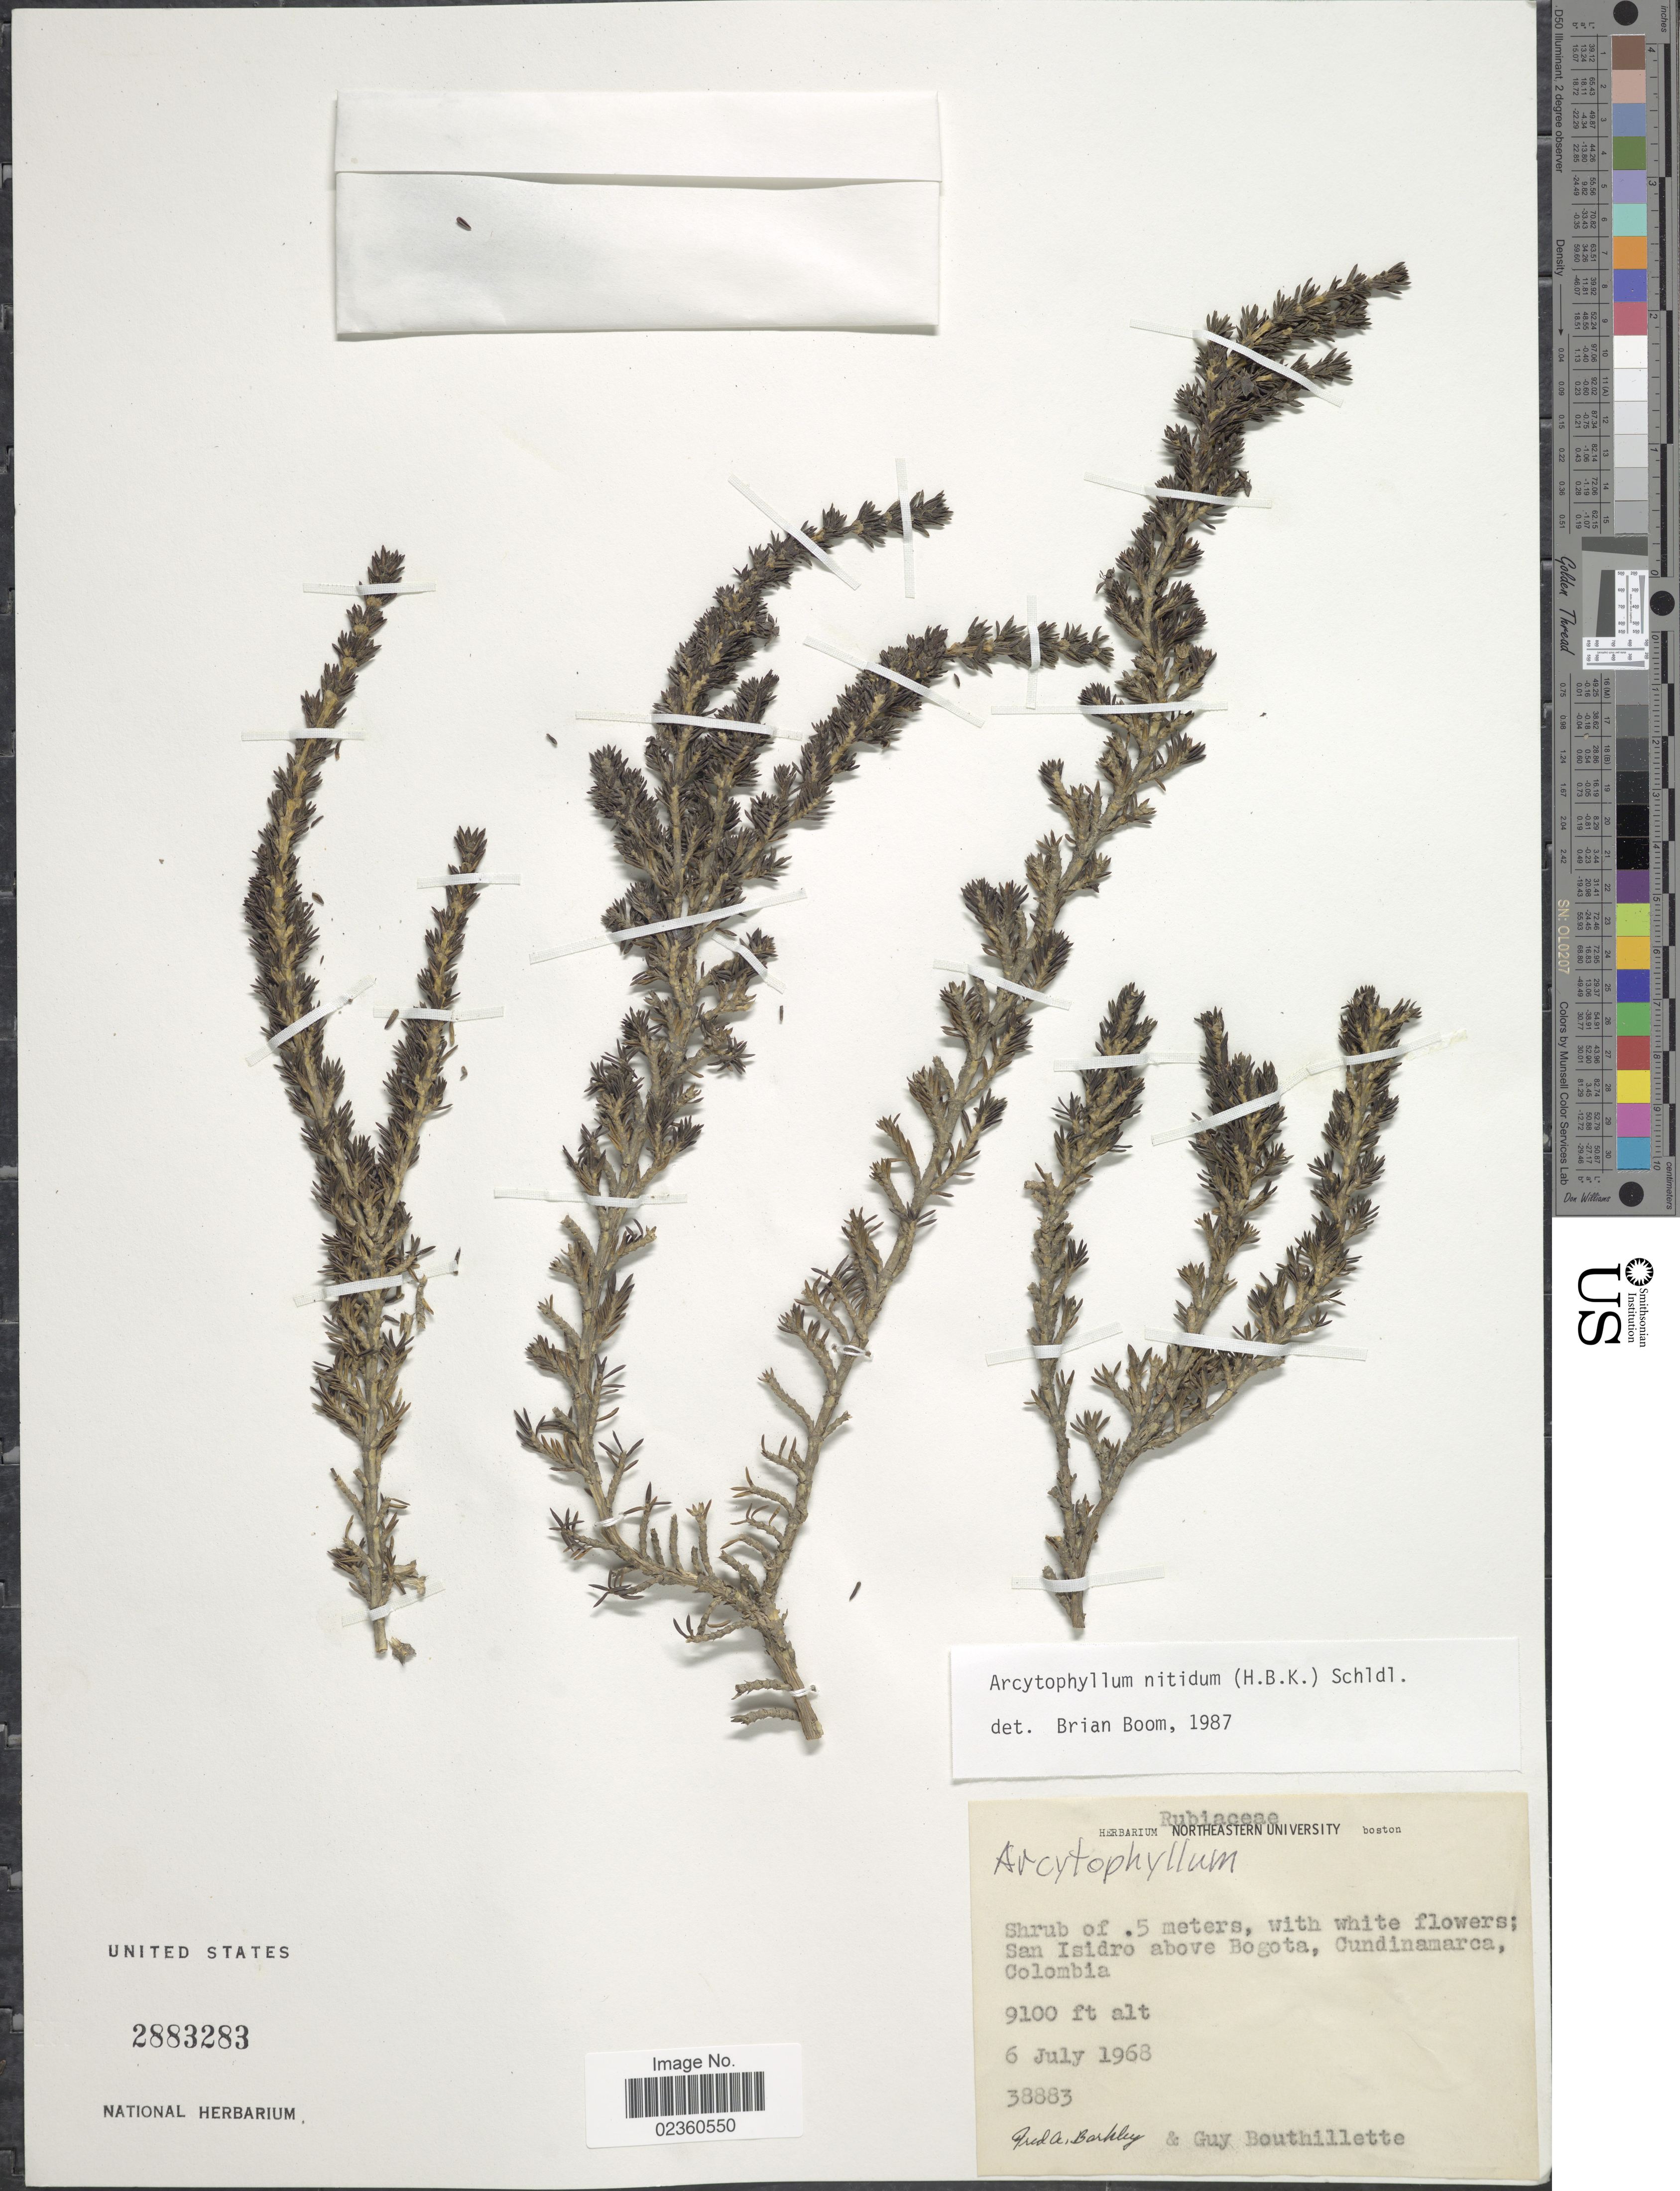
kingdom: Plantae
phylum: Tracheophyta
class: Magnoliopsida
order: Gentianales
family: Rubiaceae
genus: Arcytophyllum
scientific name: Arcytophyllum nitidum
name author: (Kunth) Schltdl.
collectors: F. A. Barkley & G. Bouthillette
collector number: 38883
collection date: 1968-07-06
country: Colombia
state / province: Cundinamarca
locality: San Isidro above Bogota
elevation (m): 2774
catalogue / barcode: US 2883283